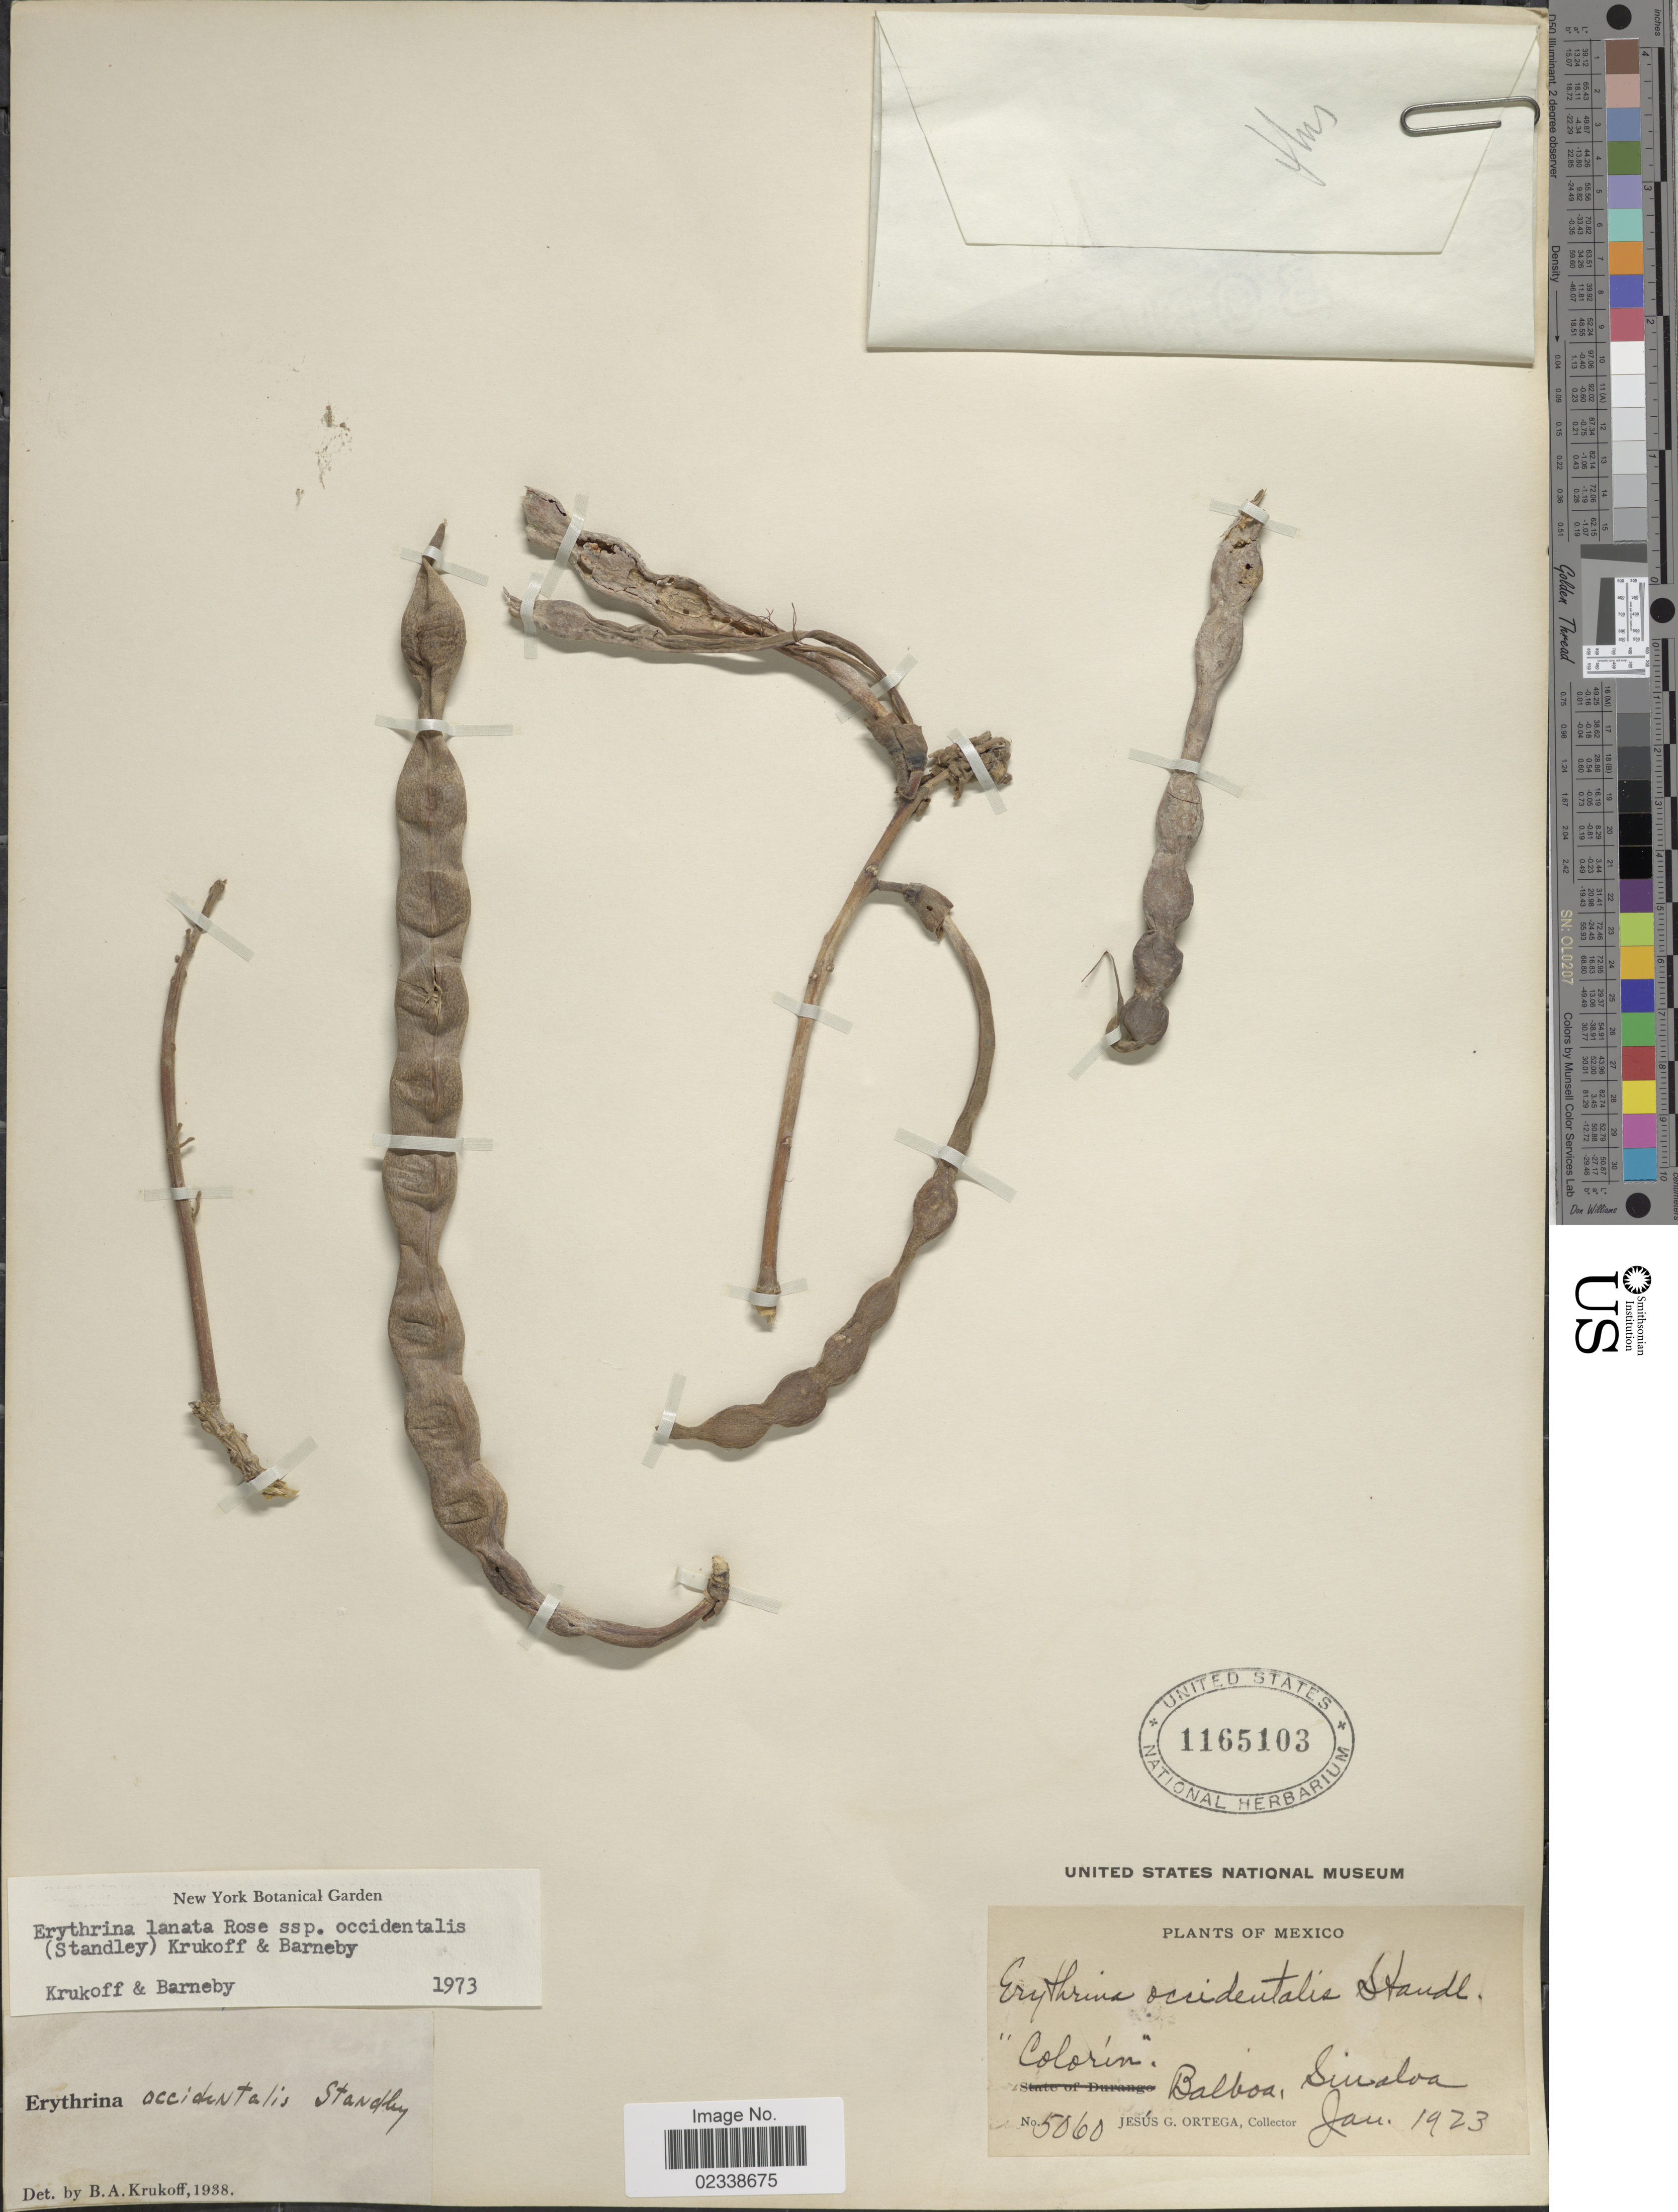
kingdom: Plantae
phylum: Tracheophyta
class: Magnoliopsida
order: Fabales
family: Fabaceae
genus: Erythrina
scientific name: Erythrina lanata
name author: Rose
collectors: J. Ortega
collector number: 5060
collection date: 1923-01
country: Mexico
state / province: Sinaloa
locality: Balboa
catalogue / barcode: US 1165103